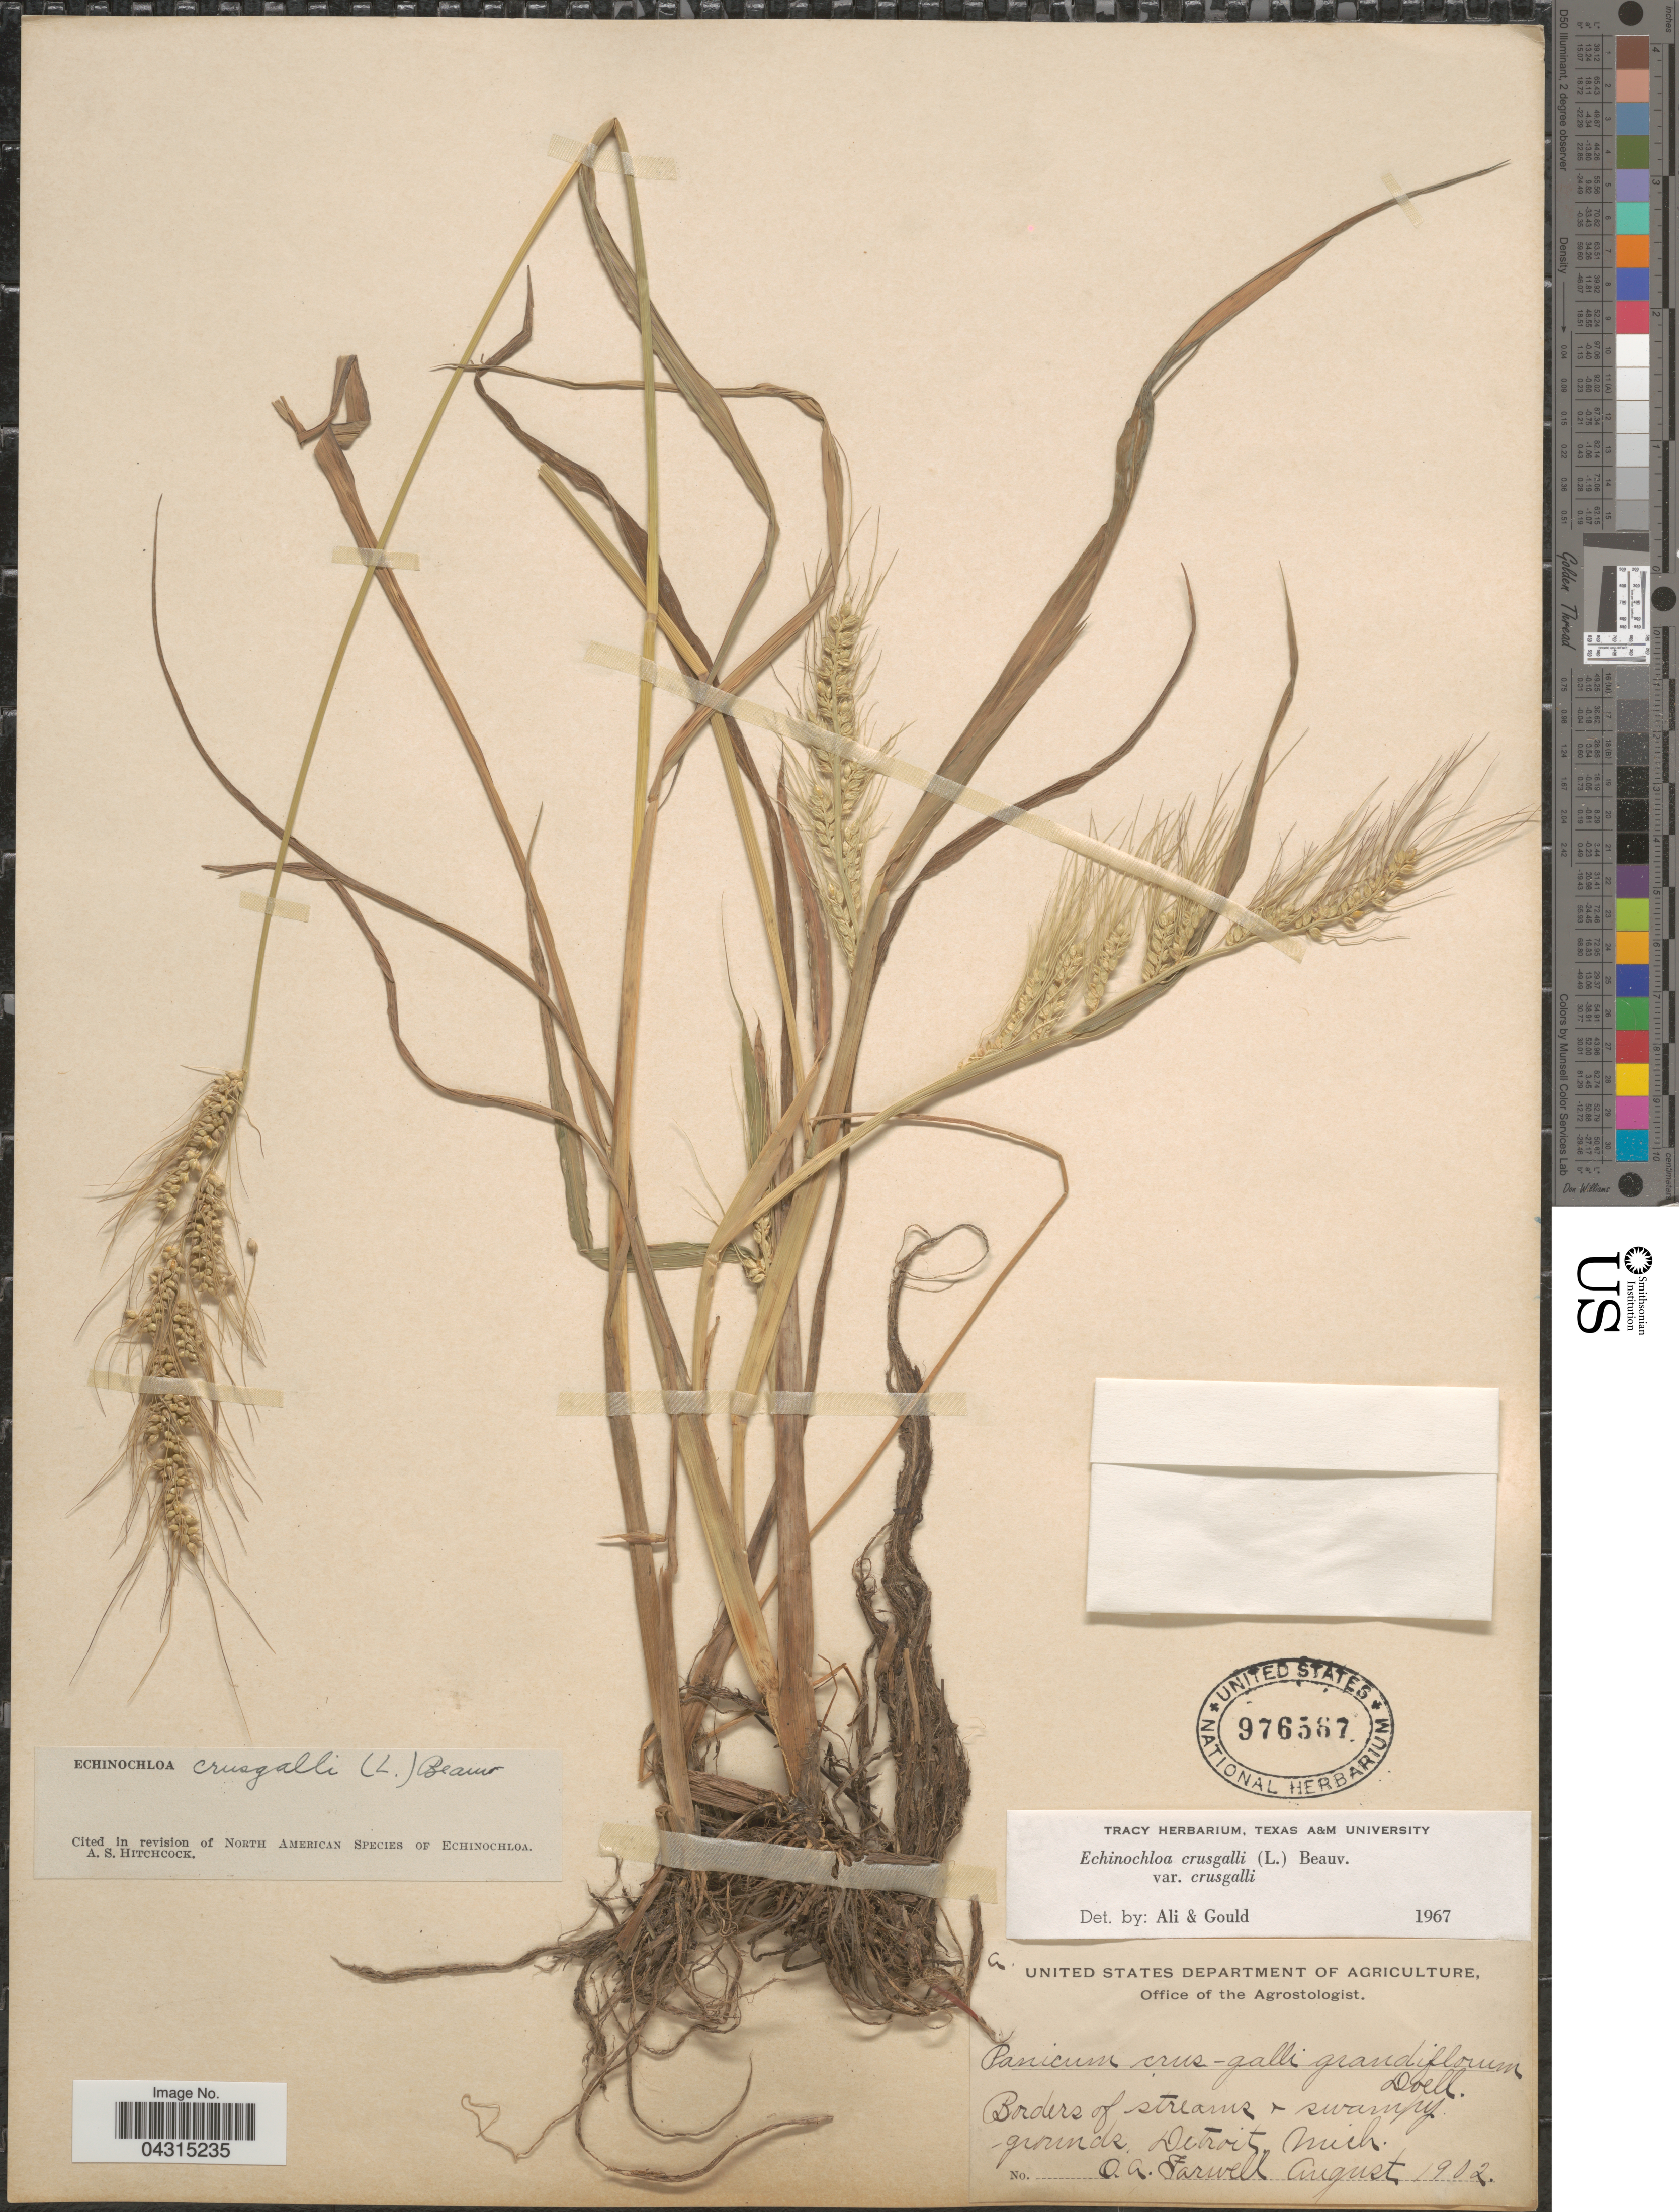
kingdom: Plantae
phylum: Tracheophyta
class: Liliopsida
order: Poales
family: Poaceae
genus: Echinochloa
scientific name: Echinochloa crus-galli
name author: (L.) P. Beauv.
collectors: O. Farwell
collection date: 1902-08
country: United States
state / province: Michigan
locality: Detroit.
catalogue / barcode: US 976567